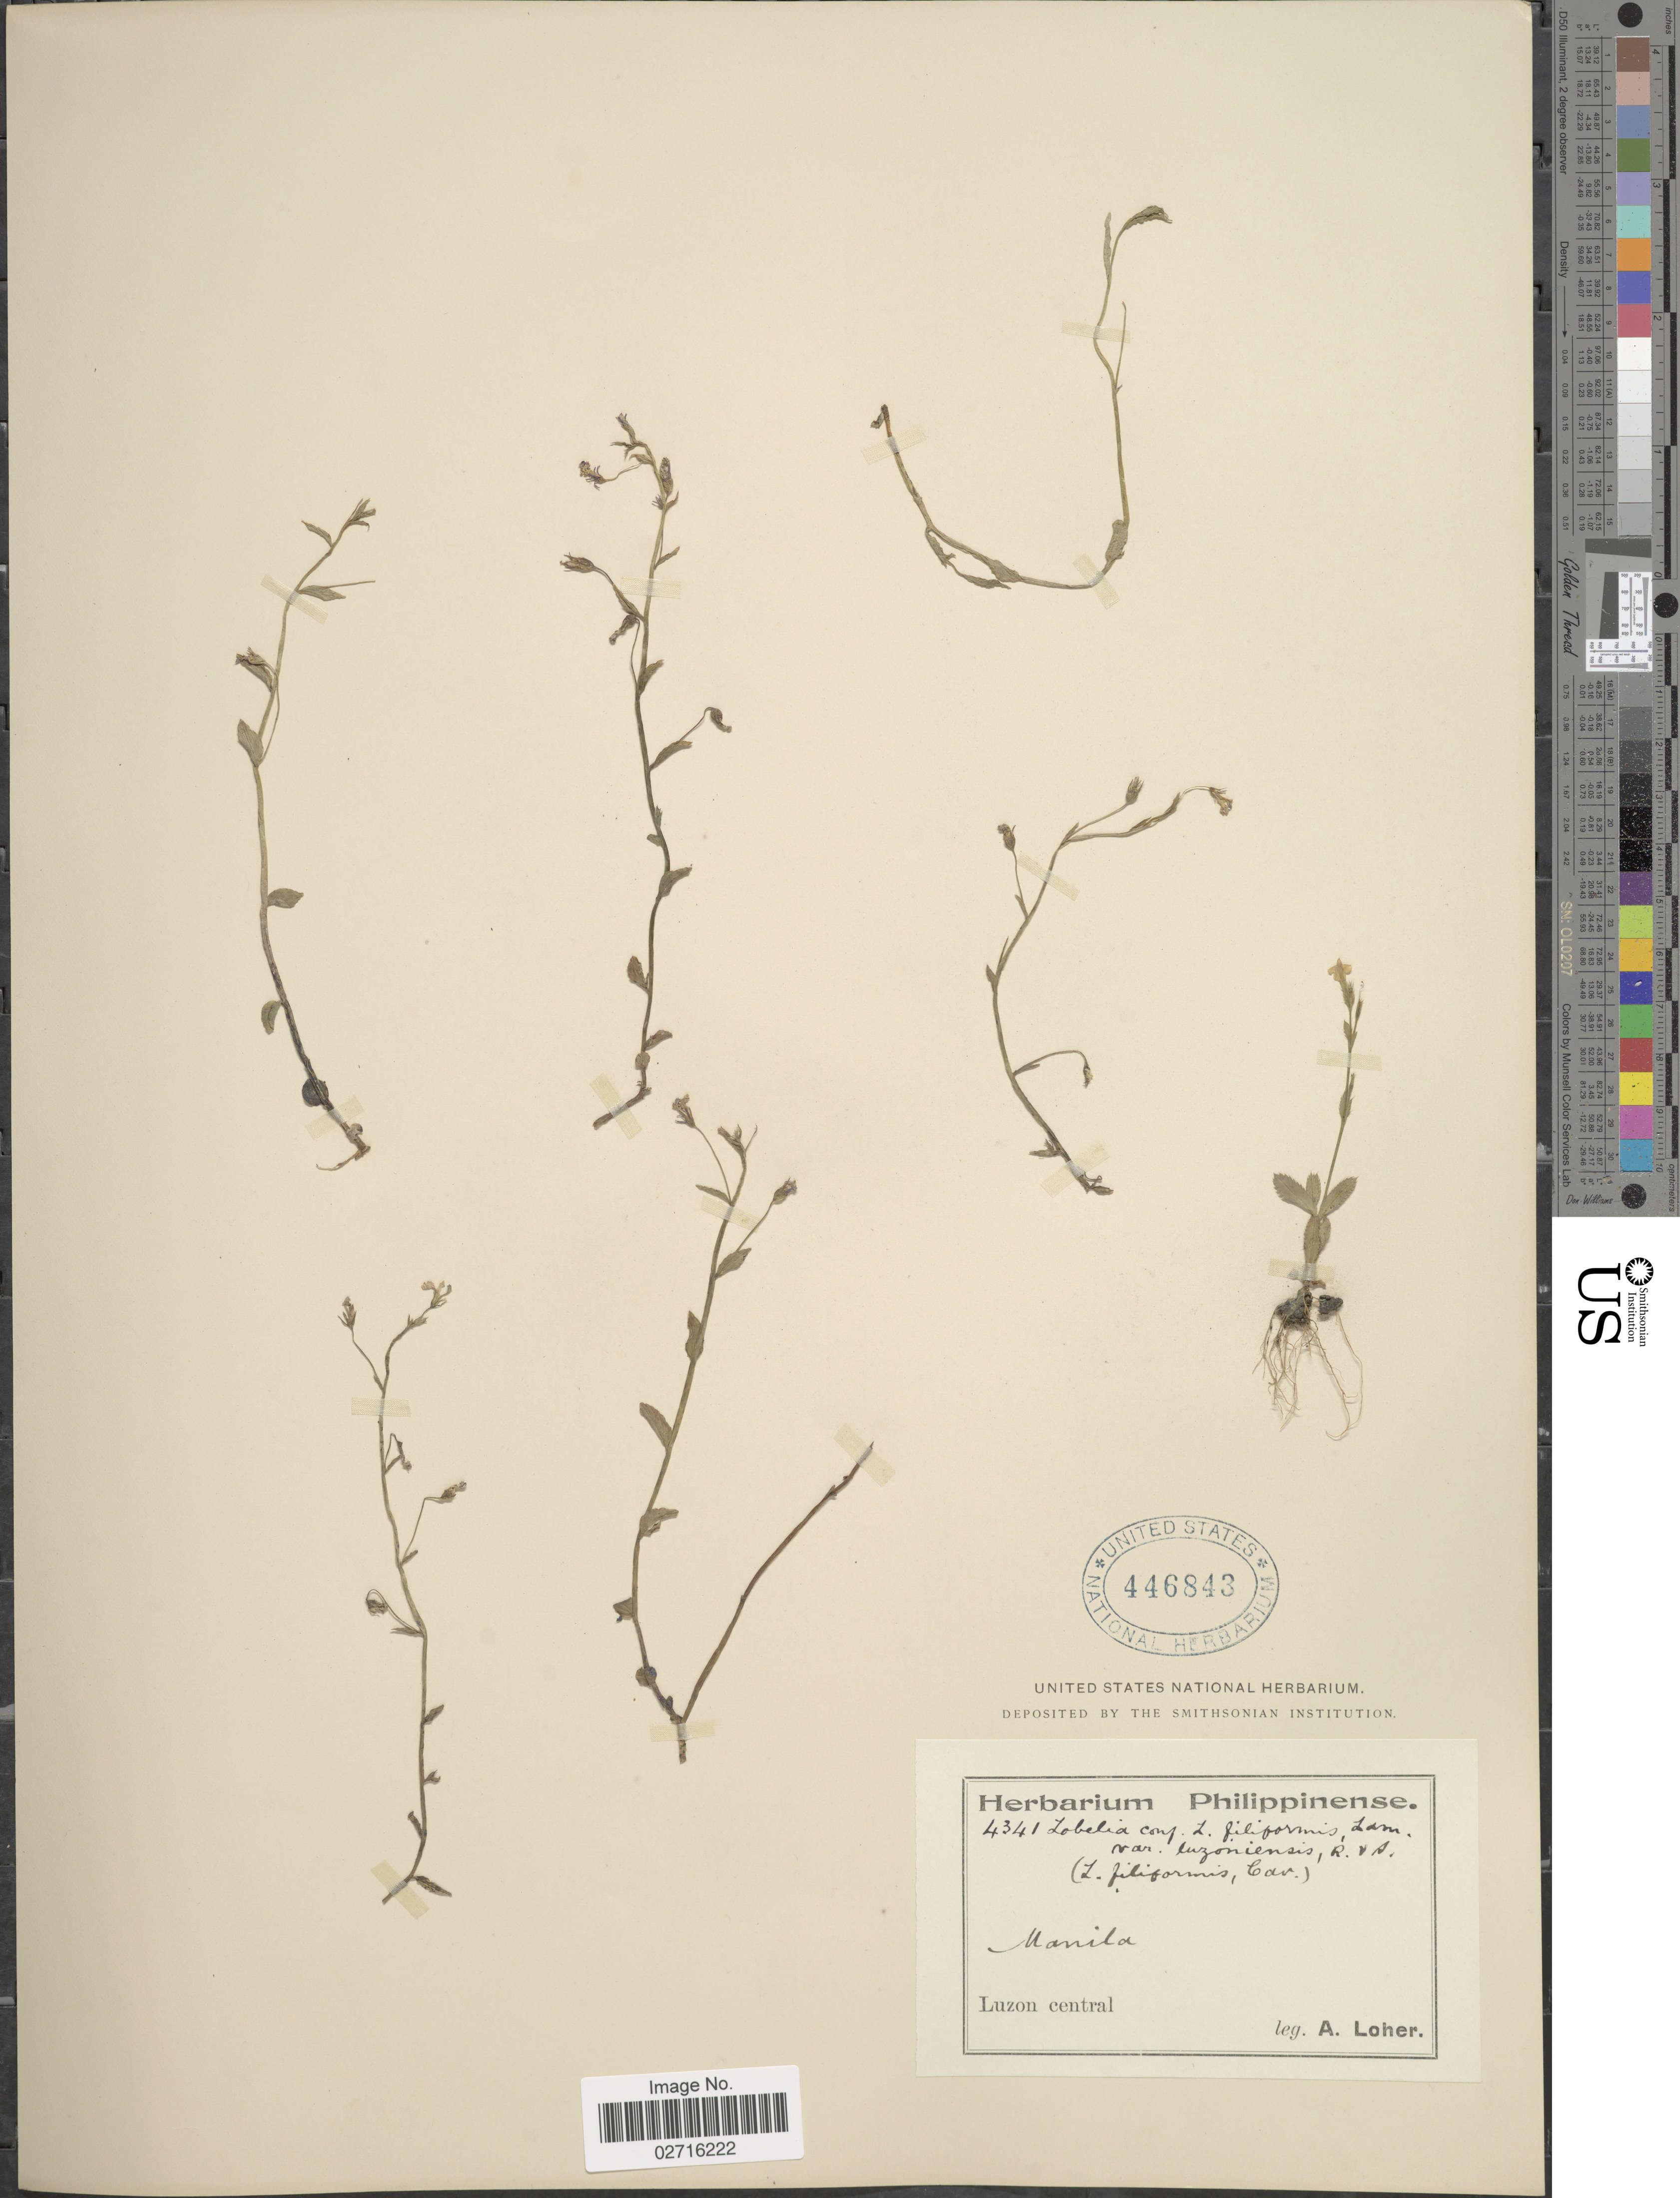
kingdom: Plantae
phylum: Tracheophyta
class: Magnoliopsida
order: Asterales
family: Campanulaceae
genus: Lobelia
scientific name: Lobelia luzoniensis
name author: (Pers.) Merr.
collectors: A. Loher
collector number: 4341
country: Philippines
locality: Manila, Luzon central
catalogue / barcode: US 446843